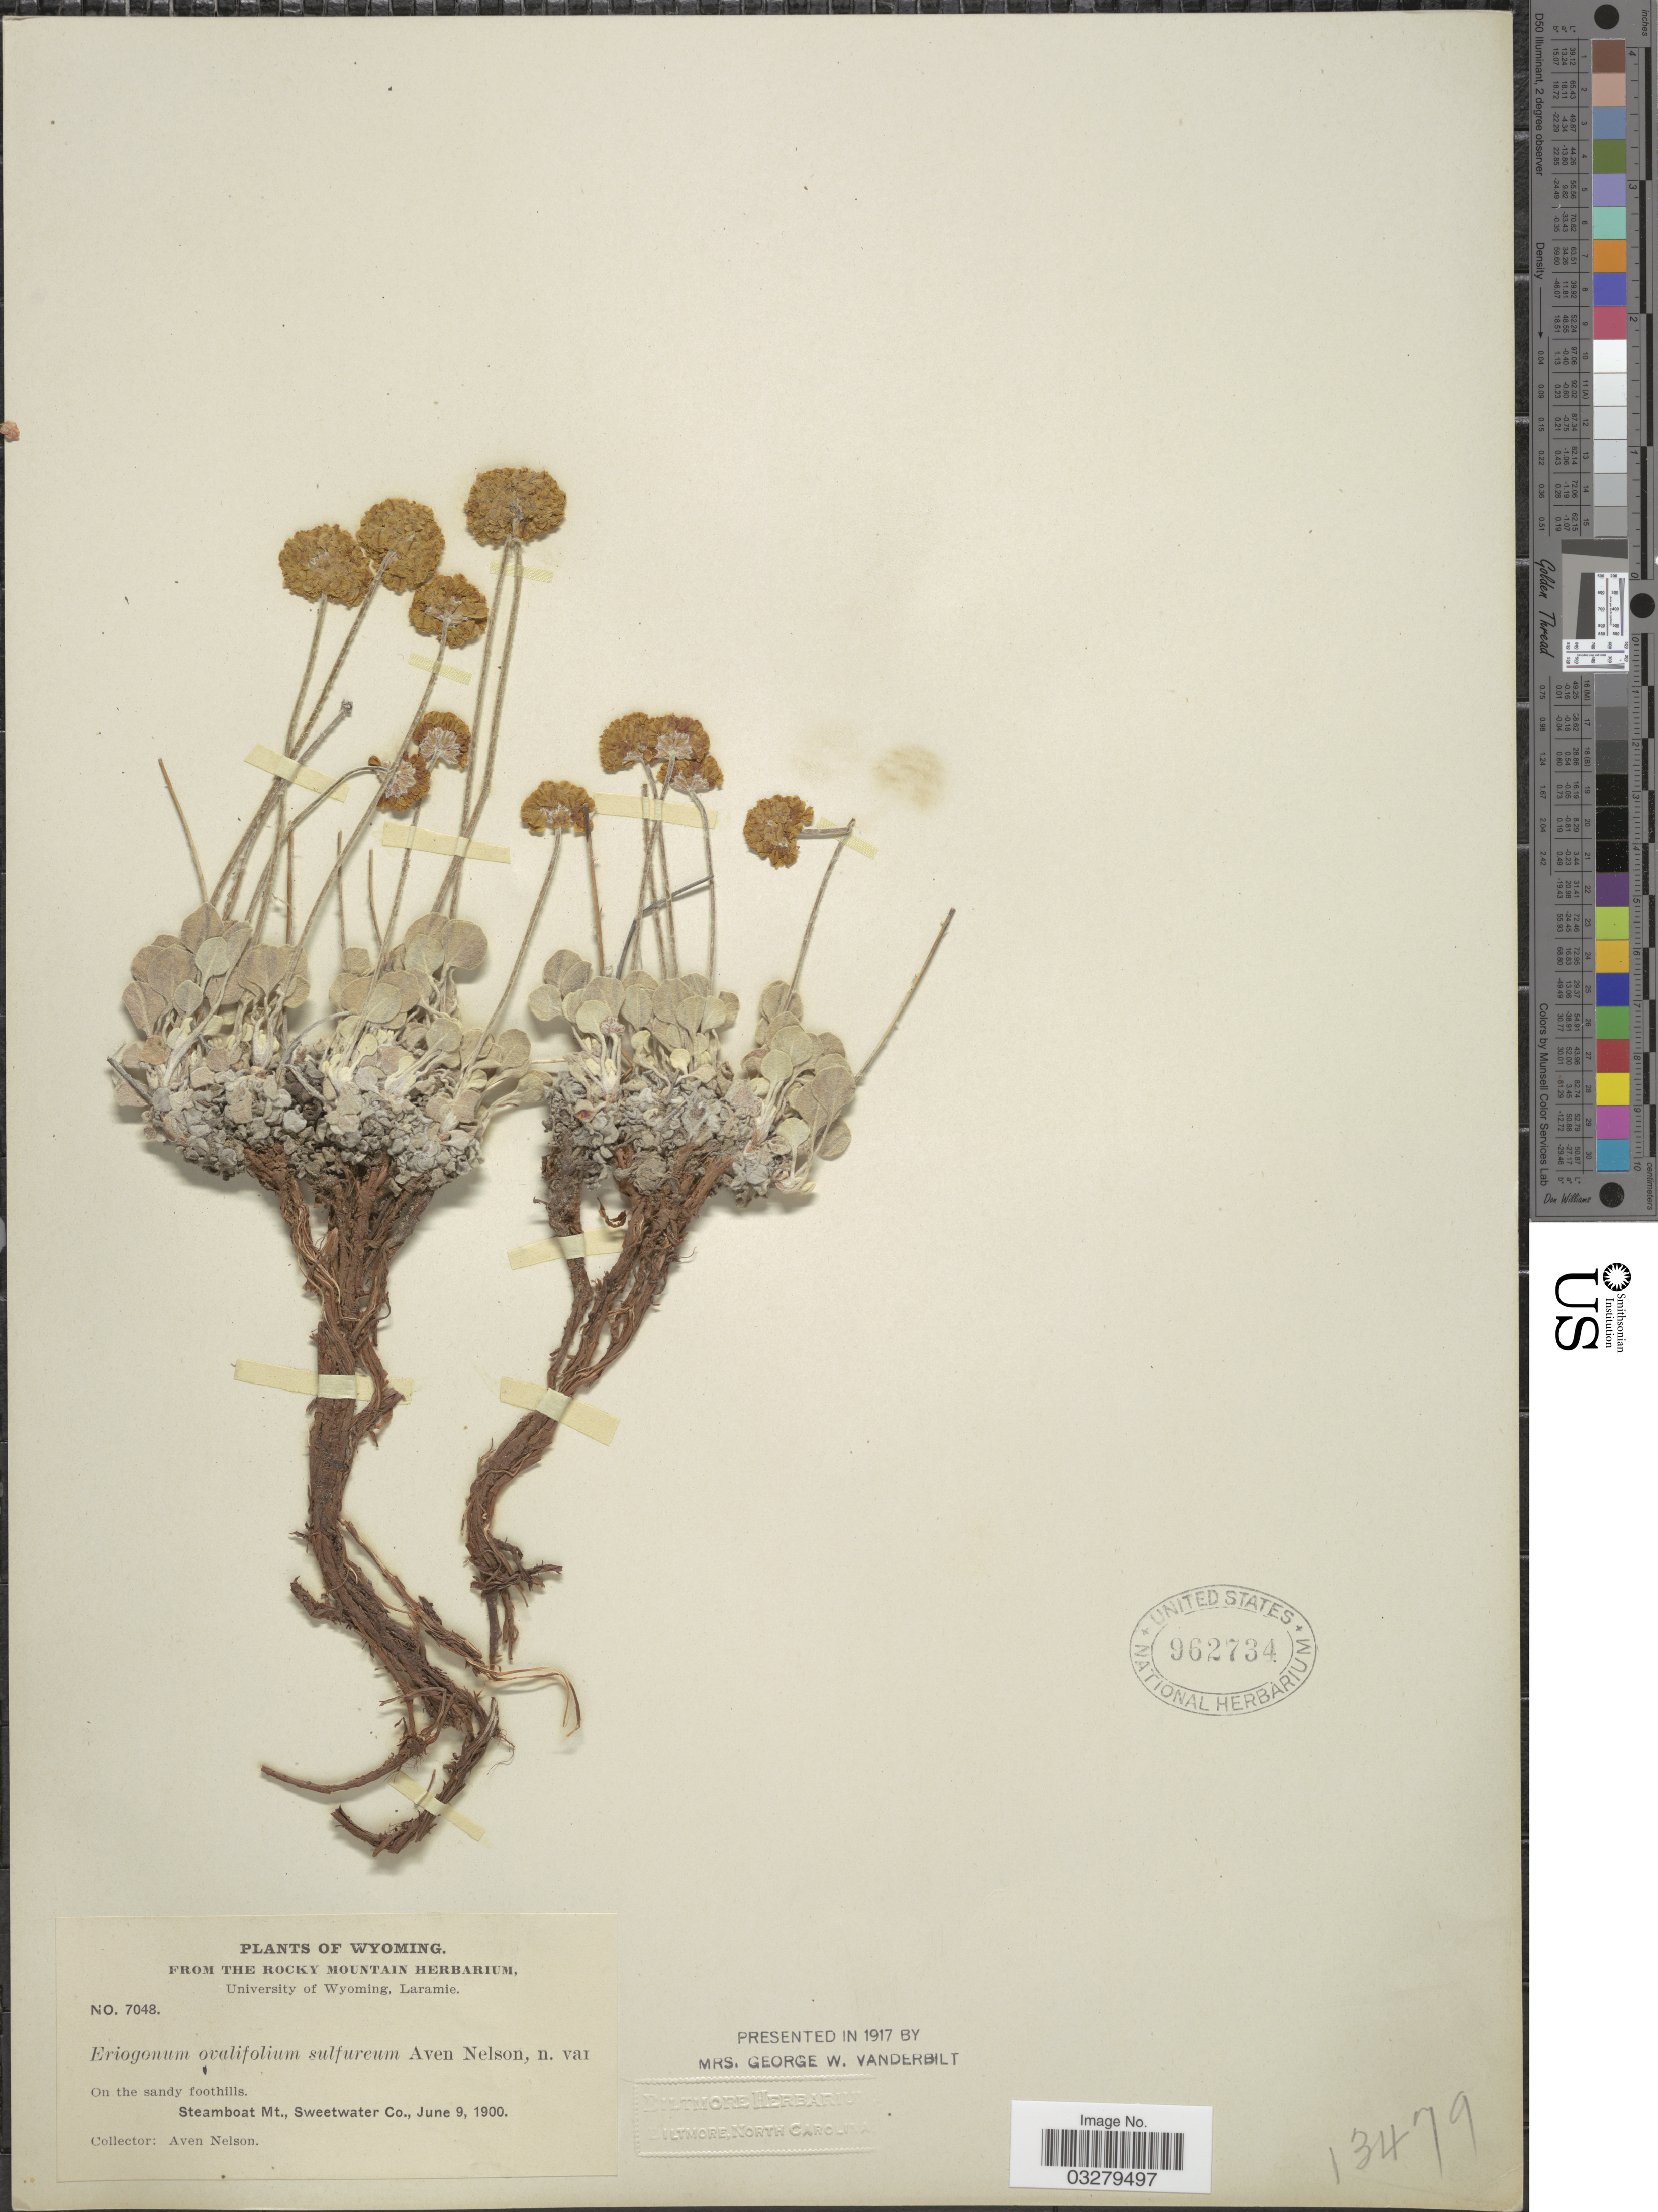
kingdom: Plantae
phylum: Tracheophyta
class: Magnoliopsida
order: Caryophyllales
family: Polygonaceae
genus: Eriogonum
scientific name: Eriogonum ovalifolium var. sulfureum A. Nelson var. nov. ined.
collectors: A. Nelson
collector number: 7048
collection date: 1900-06-09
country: United States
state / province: Wyoming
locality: Steamboat Mt., Sweetwater Co.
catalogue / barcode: US 962734